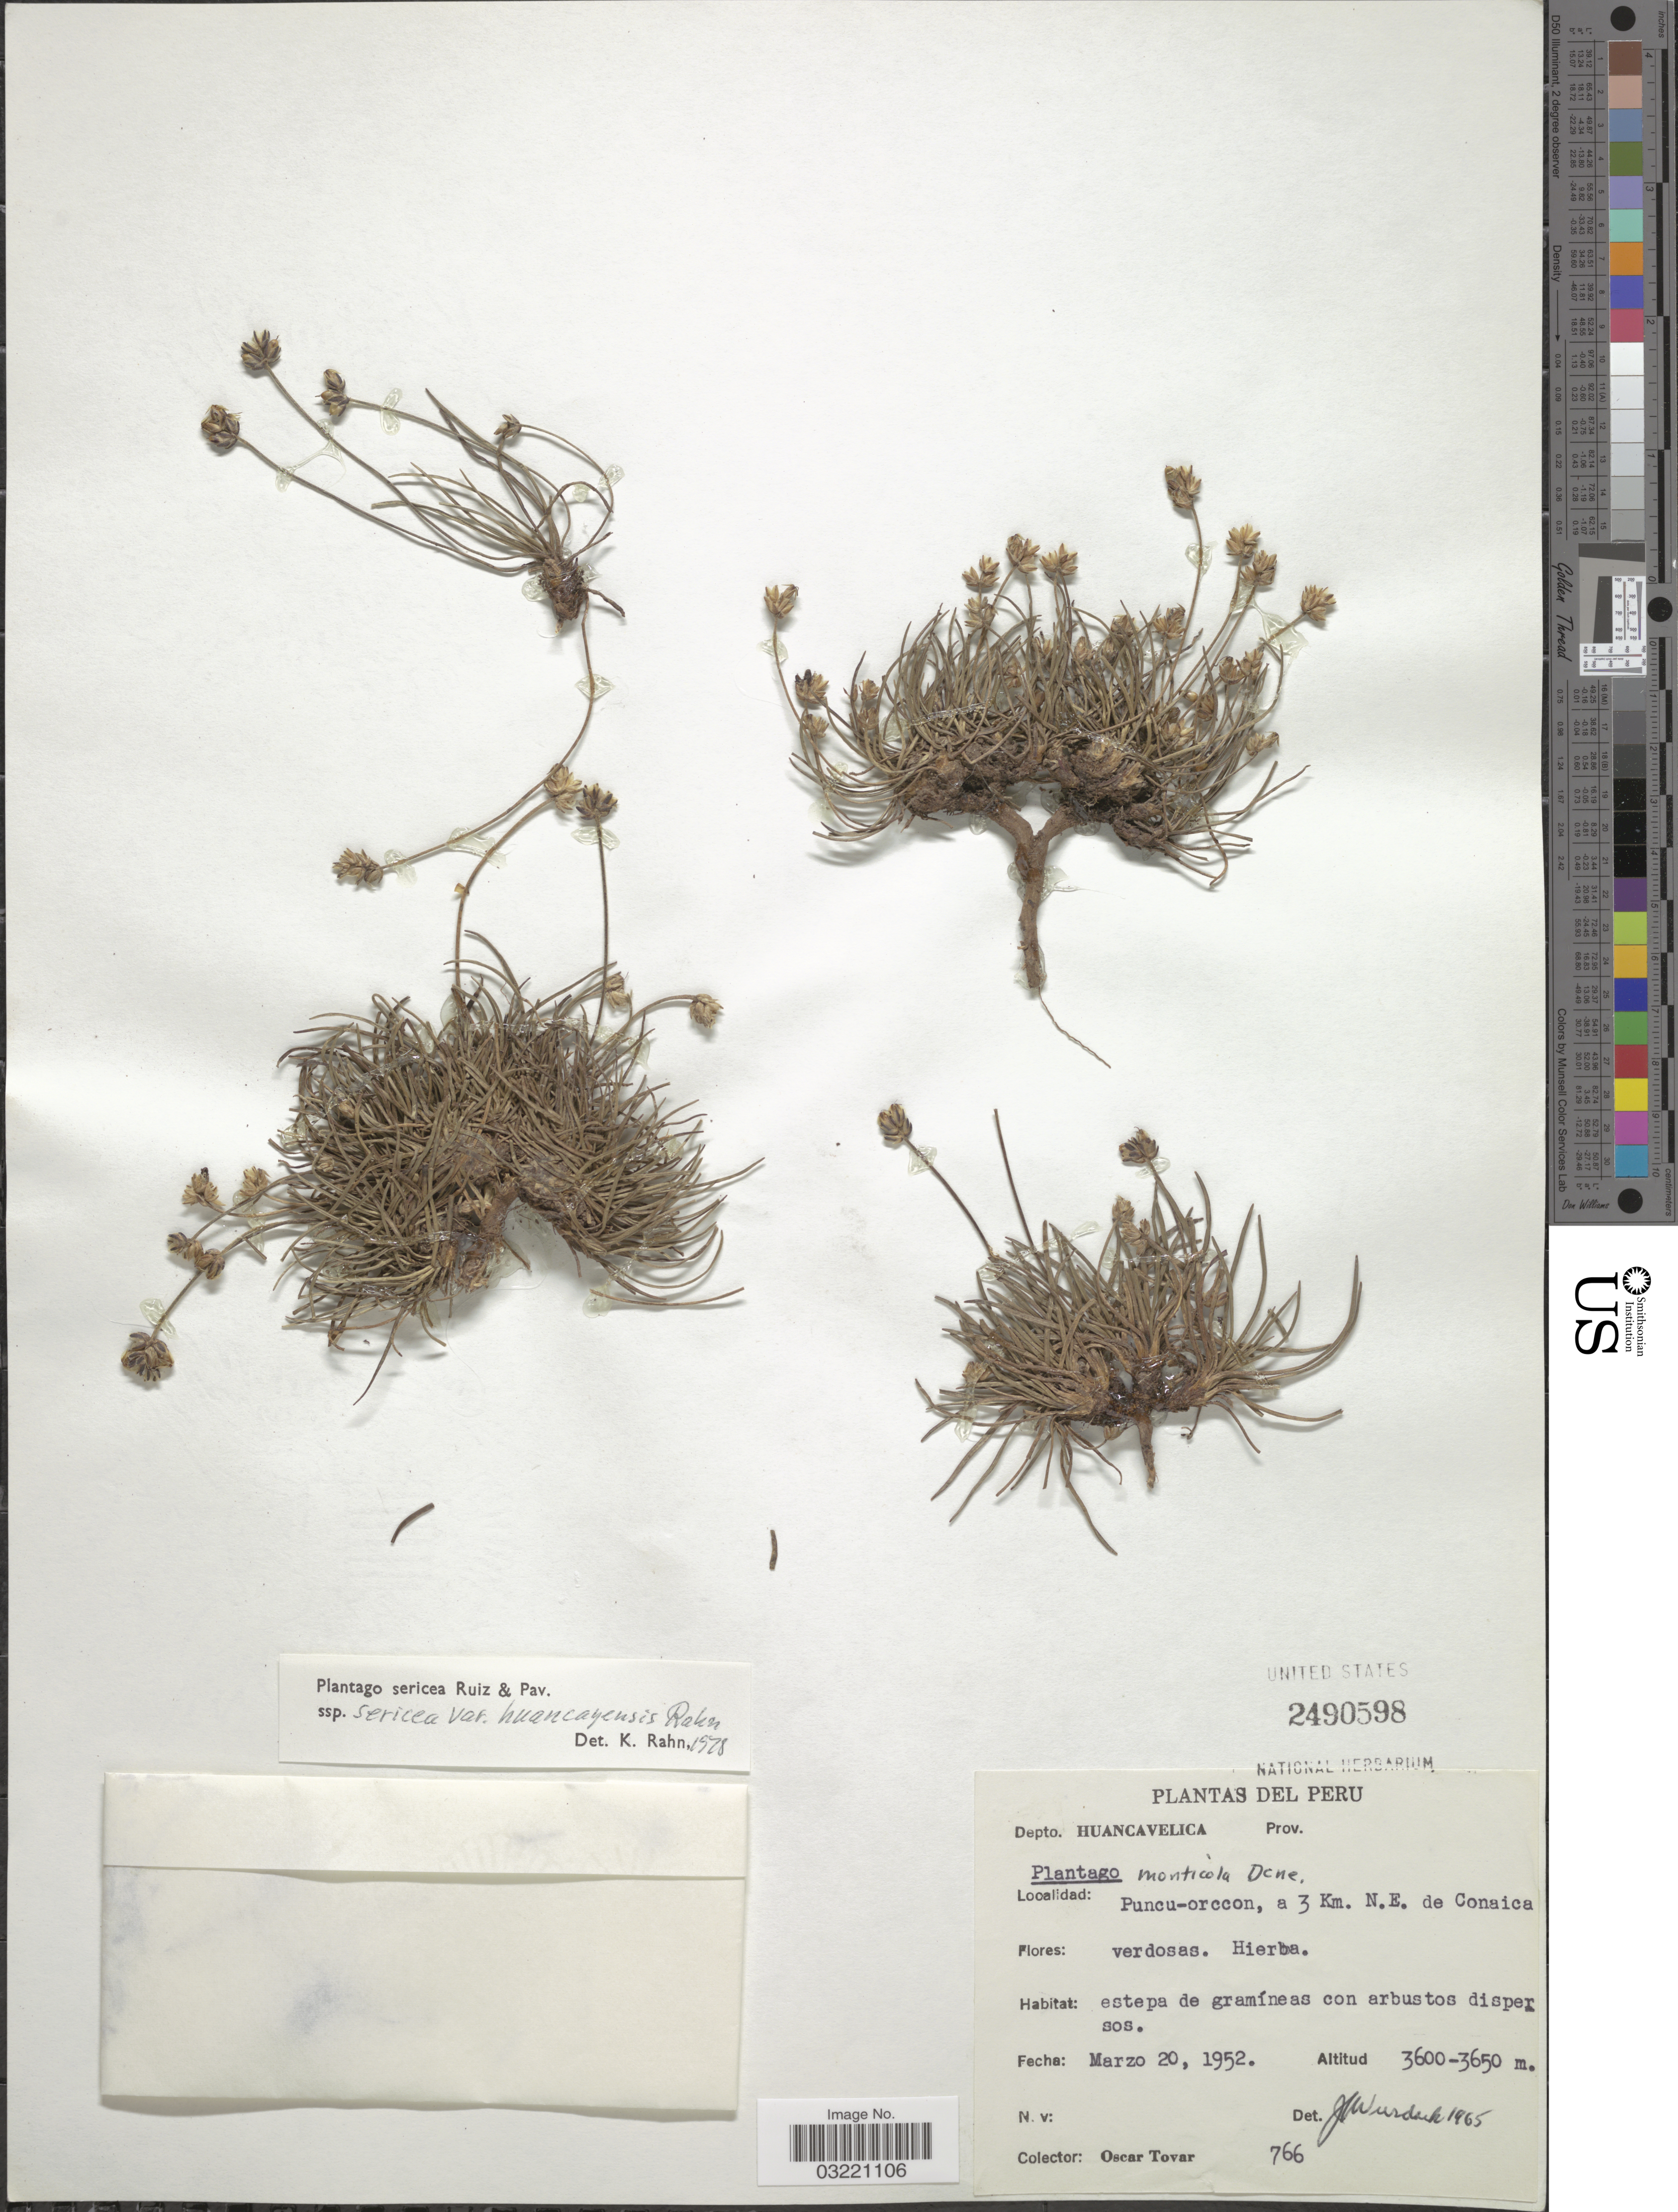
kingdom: Plantae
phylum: Tracheophyta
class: Magnoliopsida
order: Lamiales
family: Plantaginaceae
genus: Plantago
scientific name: Plantago sericea var. huancayensis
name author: Rahn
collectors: Ó. Tovar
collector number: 766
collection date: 1952-03-20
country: Peru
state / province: Huancavelica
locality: Depto. Huancavelica. Puncu-orccon, a 3 Km. N.E. de Conaica.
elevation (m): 3600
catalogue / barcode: US 2490598